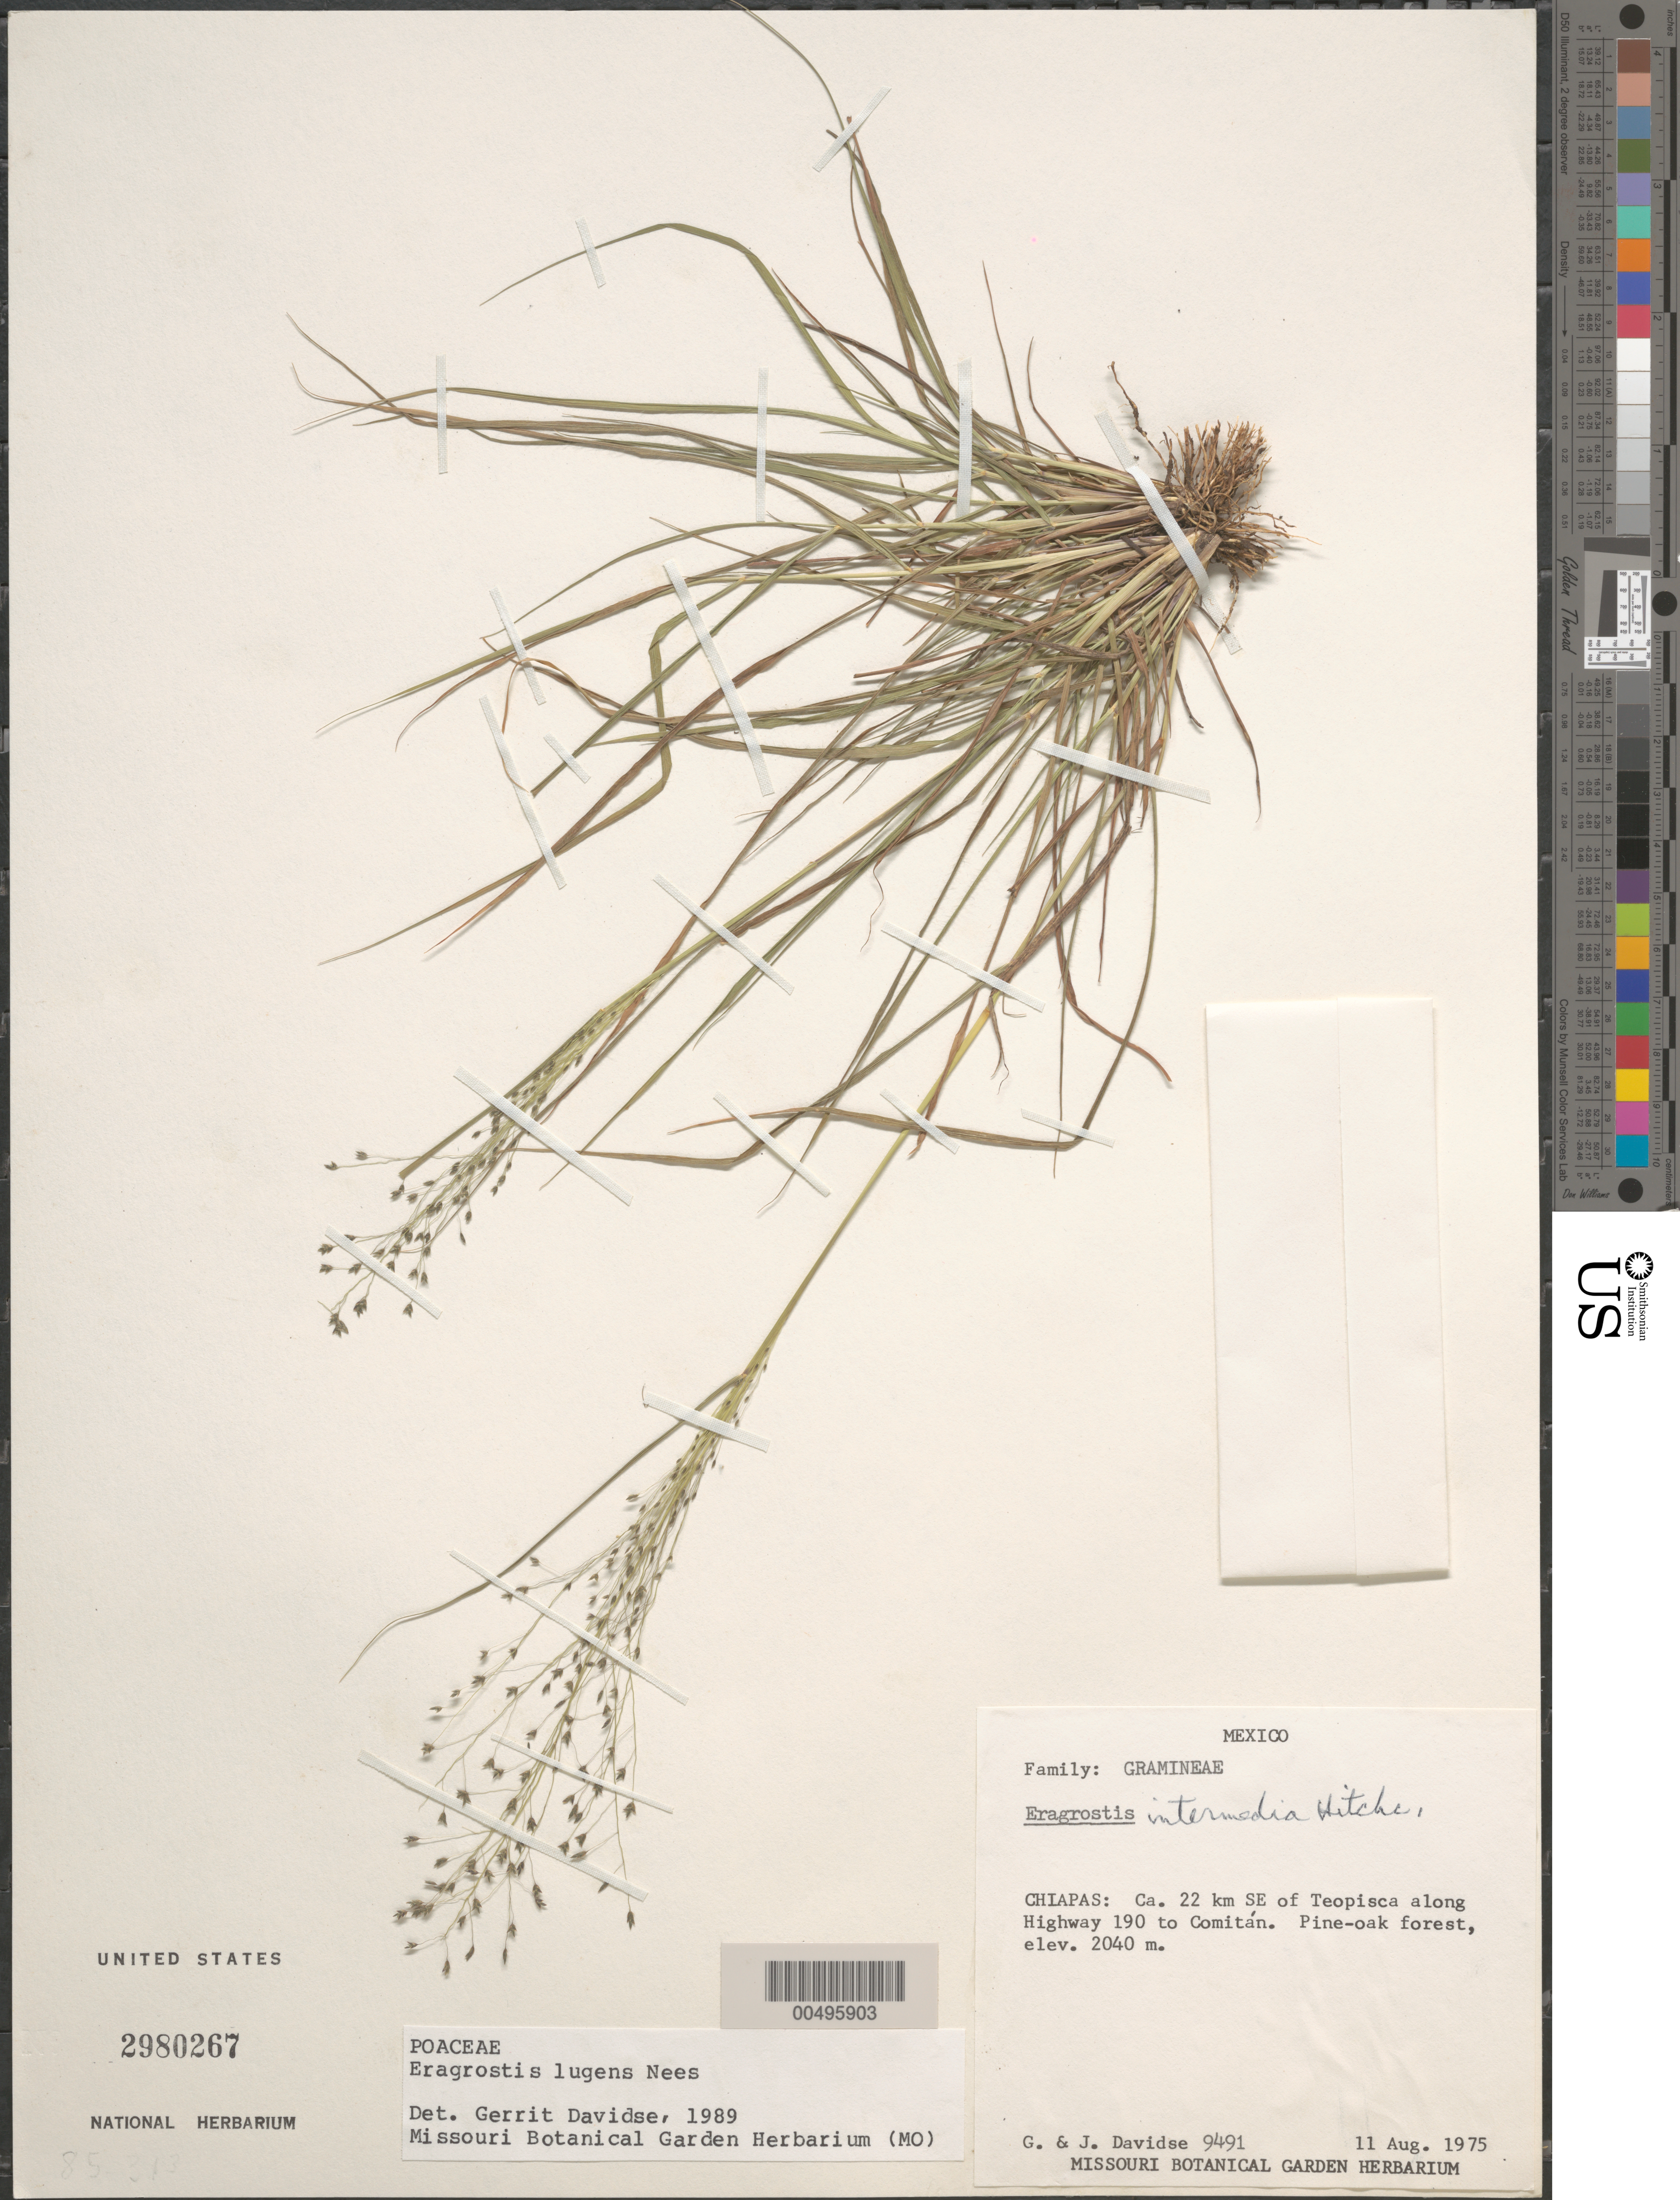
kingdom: Plantae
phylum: Tracheophyta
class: Liliopsida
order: Poales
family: Poaceae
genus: Eragrostis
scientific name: Eragrostis lugens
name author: Nees in Mart.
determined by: Davidse, Gerrit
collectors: G. Davidse & J. Davidse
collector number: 9491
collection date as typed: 11 Aug 1975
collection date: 1975-08-11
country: Mexico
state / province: Chiapas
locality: Ca. 22 km SE of Teopisca along Hwy 190 to Comitán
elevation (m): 2040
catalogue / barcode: US 2980267